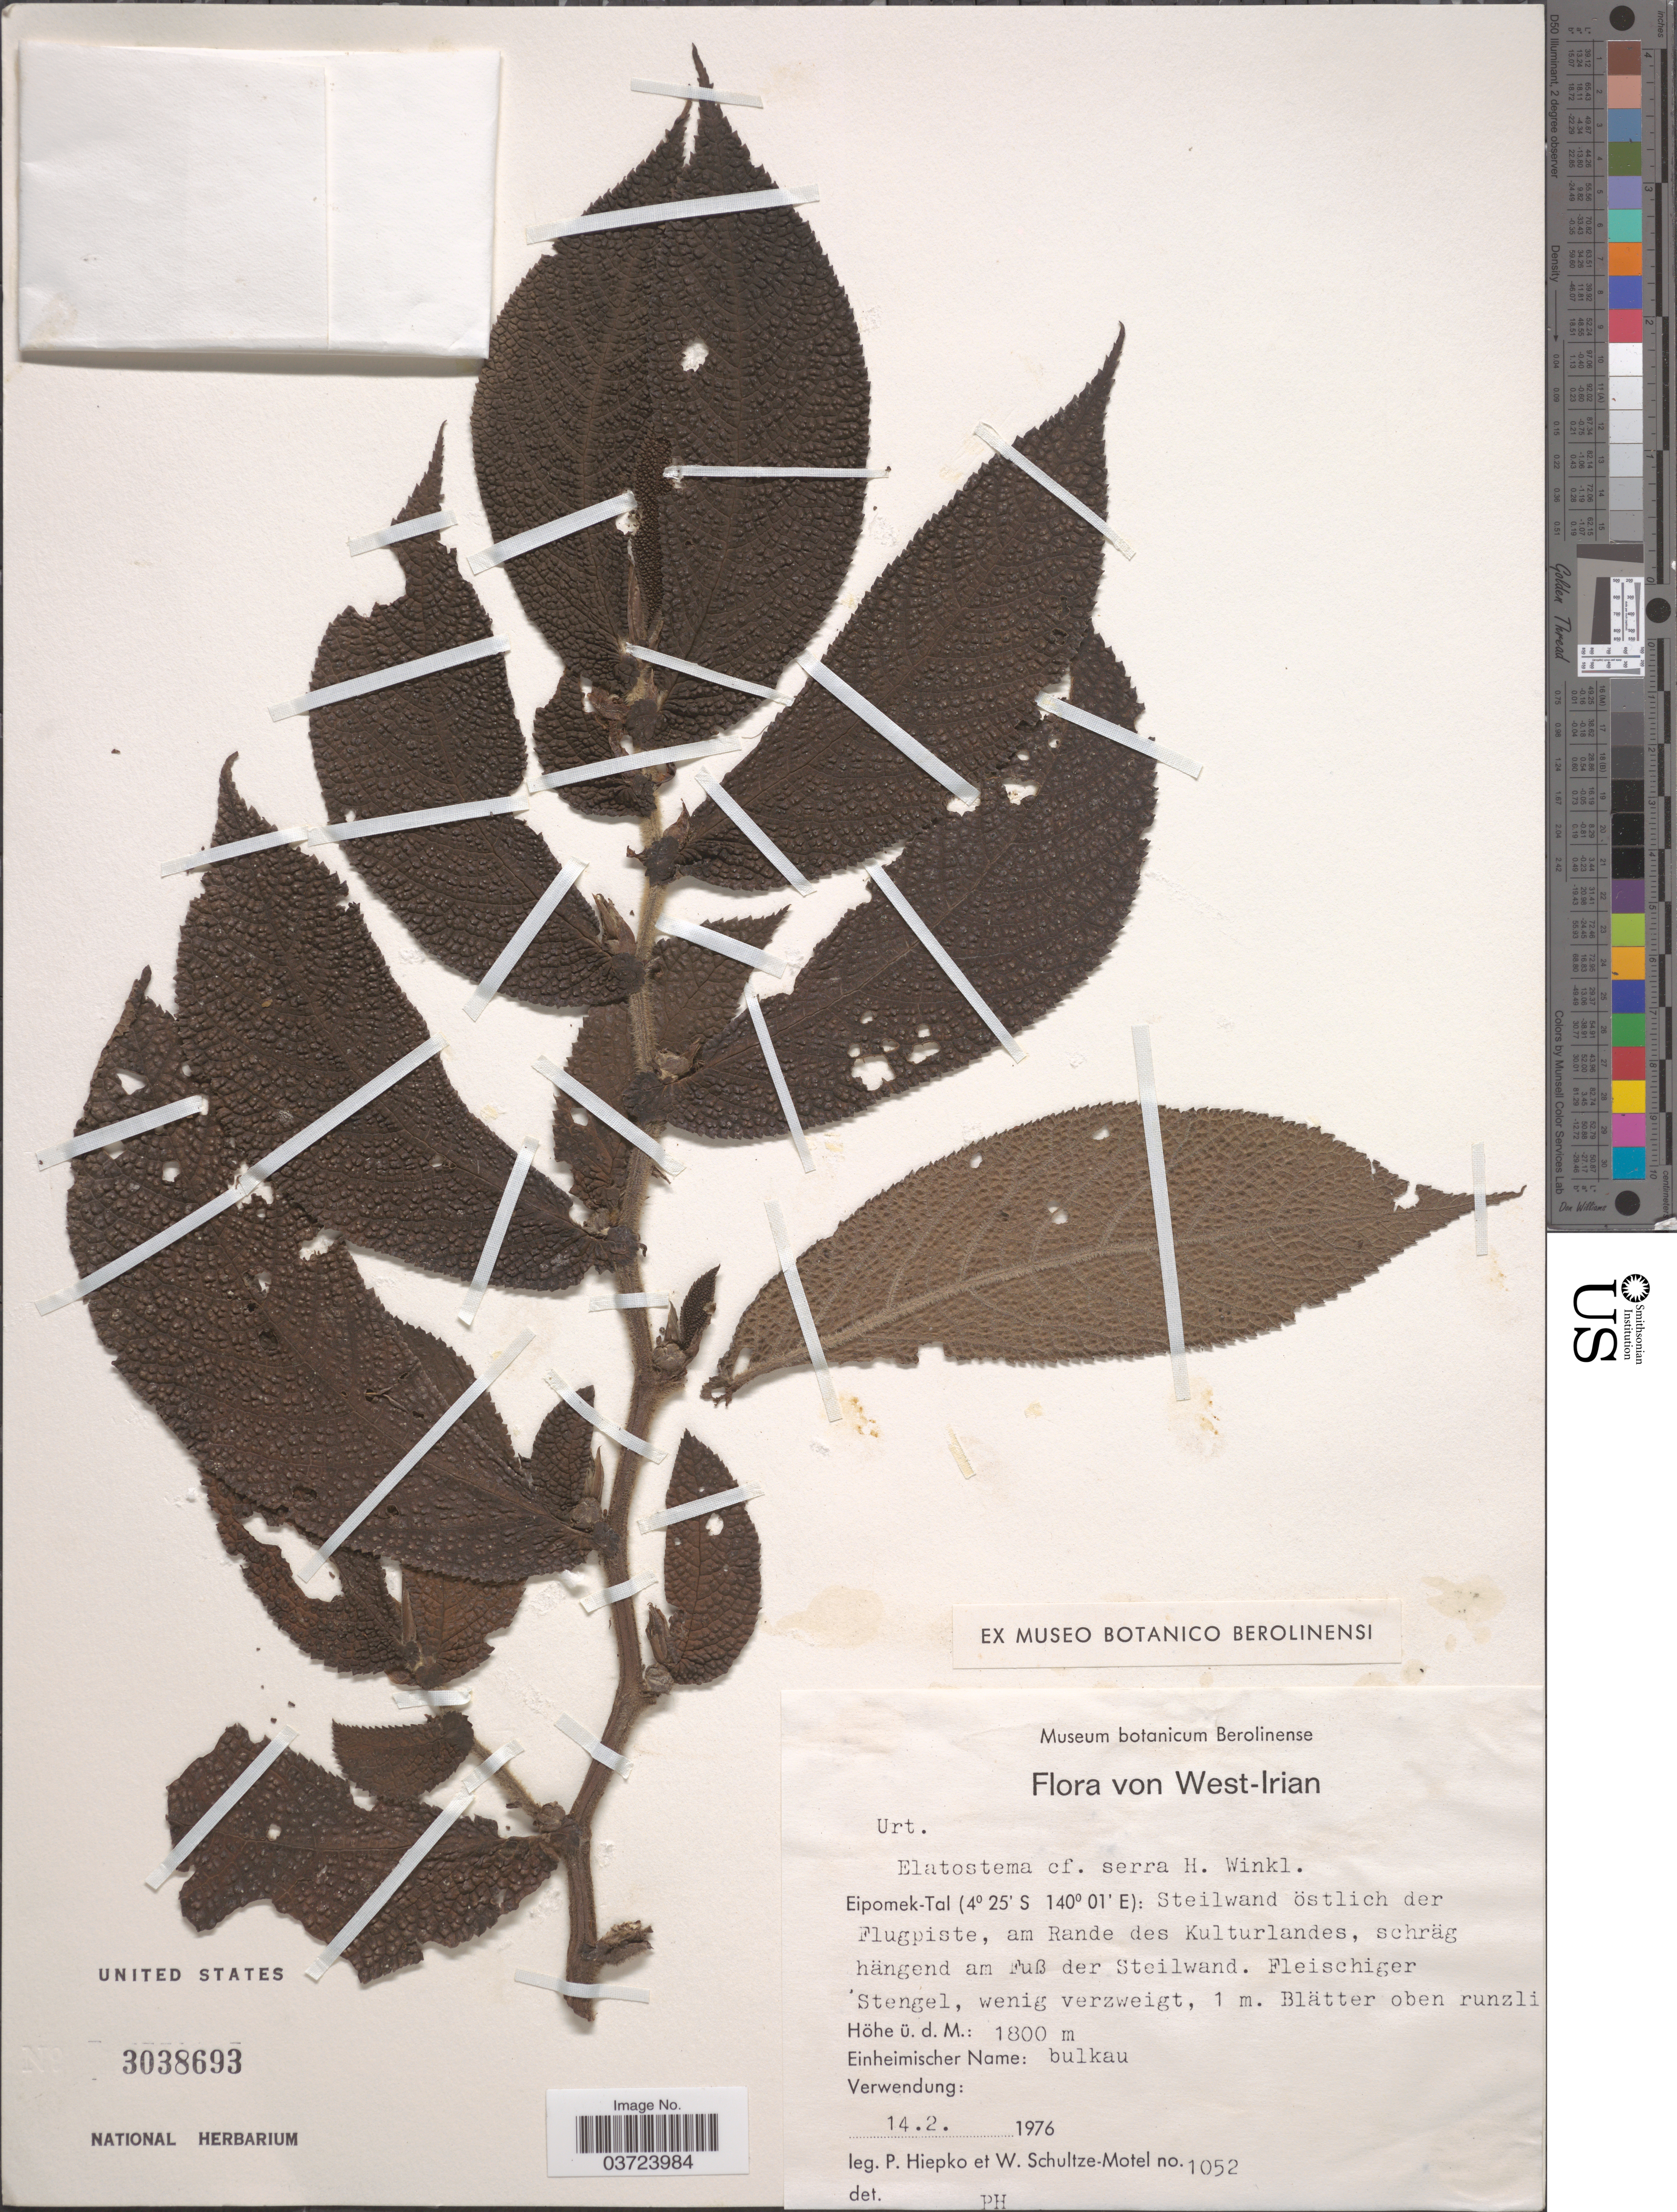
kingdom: Plantae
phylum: Tracheophyta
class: Magnoliopsida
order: Rosales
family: Urticaceae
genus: Elatostema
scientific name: Elatostema serra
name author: H.J.P. Winkl.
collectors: P. H. Hiepko & W. Schultze-Motel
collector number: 1052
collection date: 1976-02-14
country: Indonesia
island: New Guinea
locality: West-Irian. Eipomek-Tal: Steilwand östlich der Flugpiste, am Rande des Kulturlandes, schräg hängend am Fuß der Steilwand.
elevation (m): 1800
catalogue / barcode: US 3038693